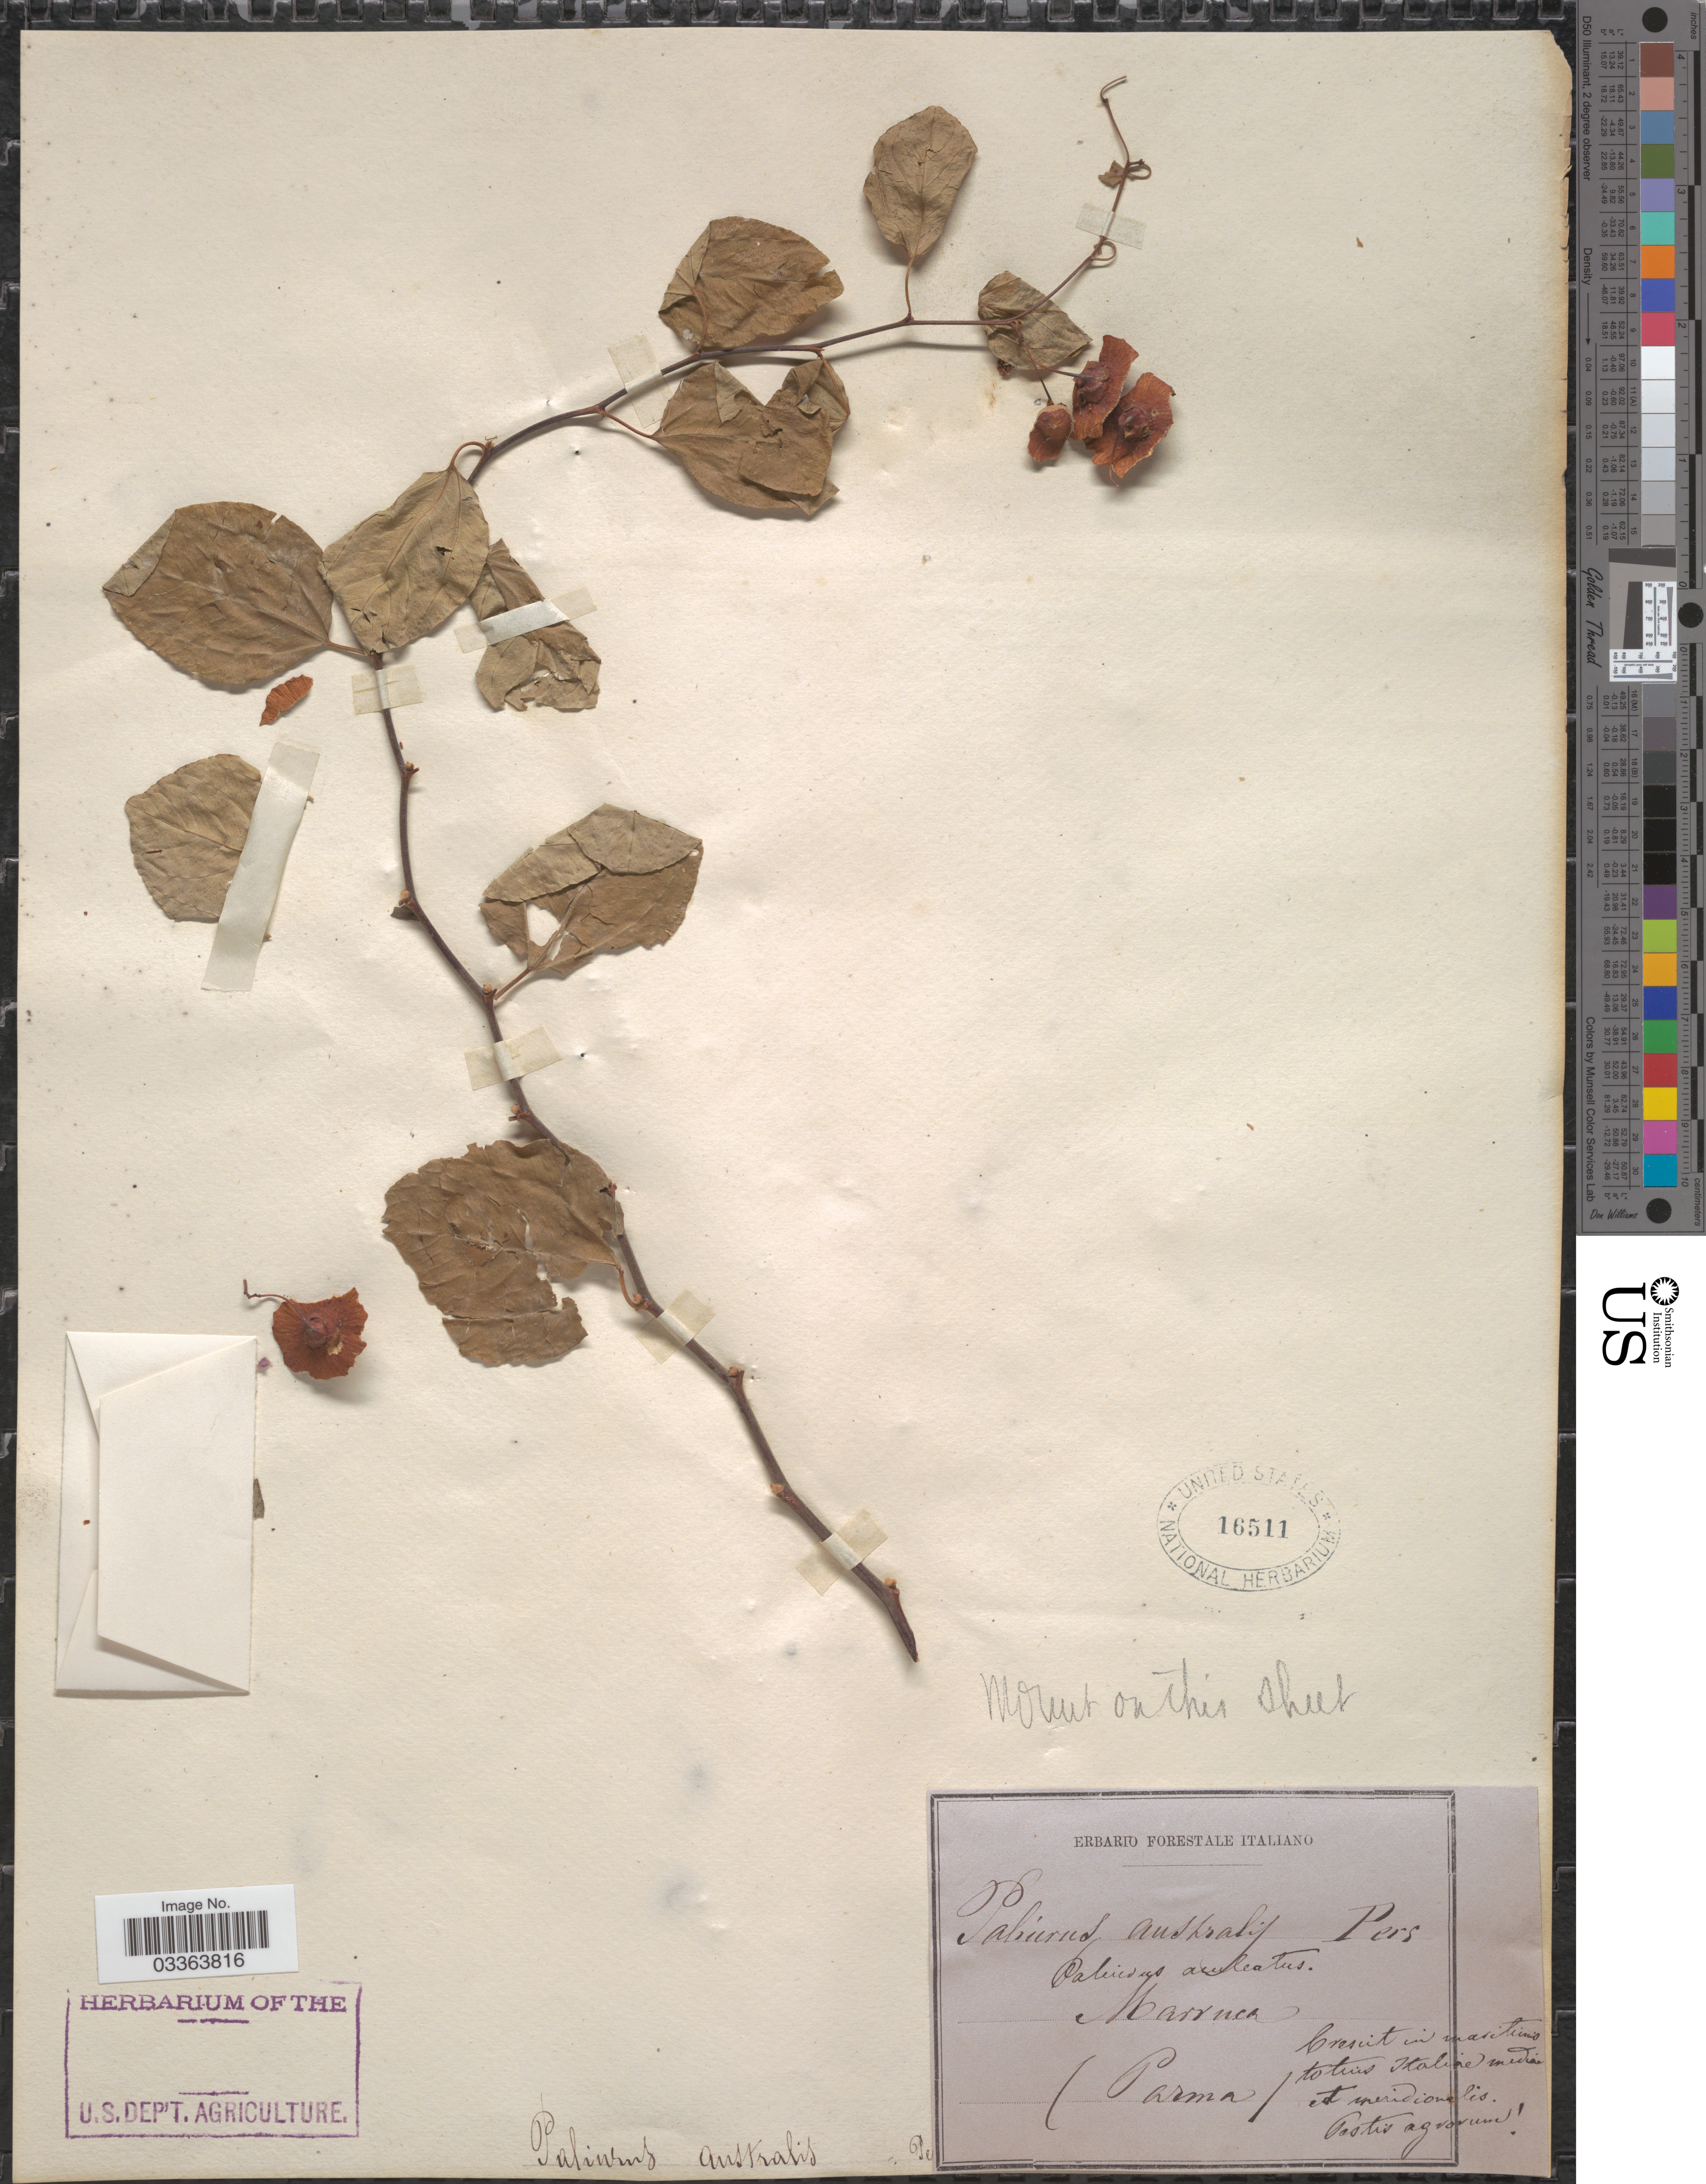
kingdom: Plantae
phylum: Tracheophyta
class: Magnoliopsida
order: Rosales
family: Rhamnaceae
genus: Paliurus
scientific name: Paliurus australis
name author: Gaertn.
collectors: Ex herb. Forestale Italiano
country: Italy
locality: Crescit in maritimis to Luis [interpreted] Italiae media ad meridionalis.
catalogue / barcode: US 16511